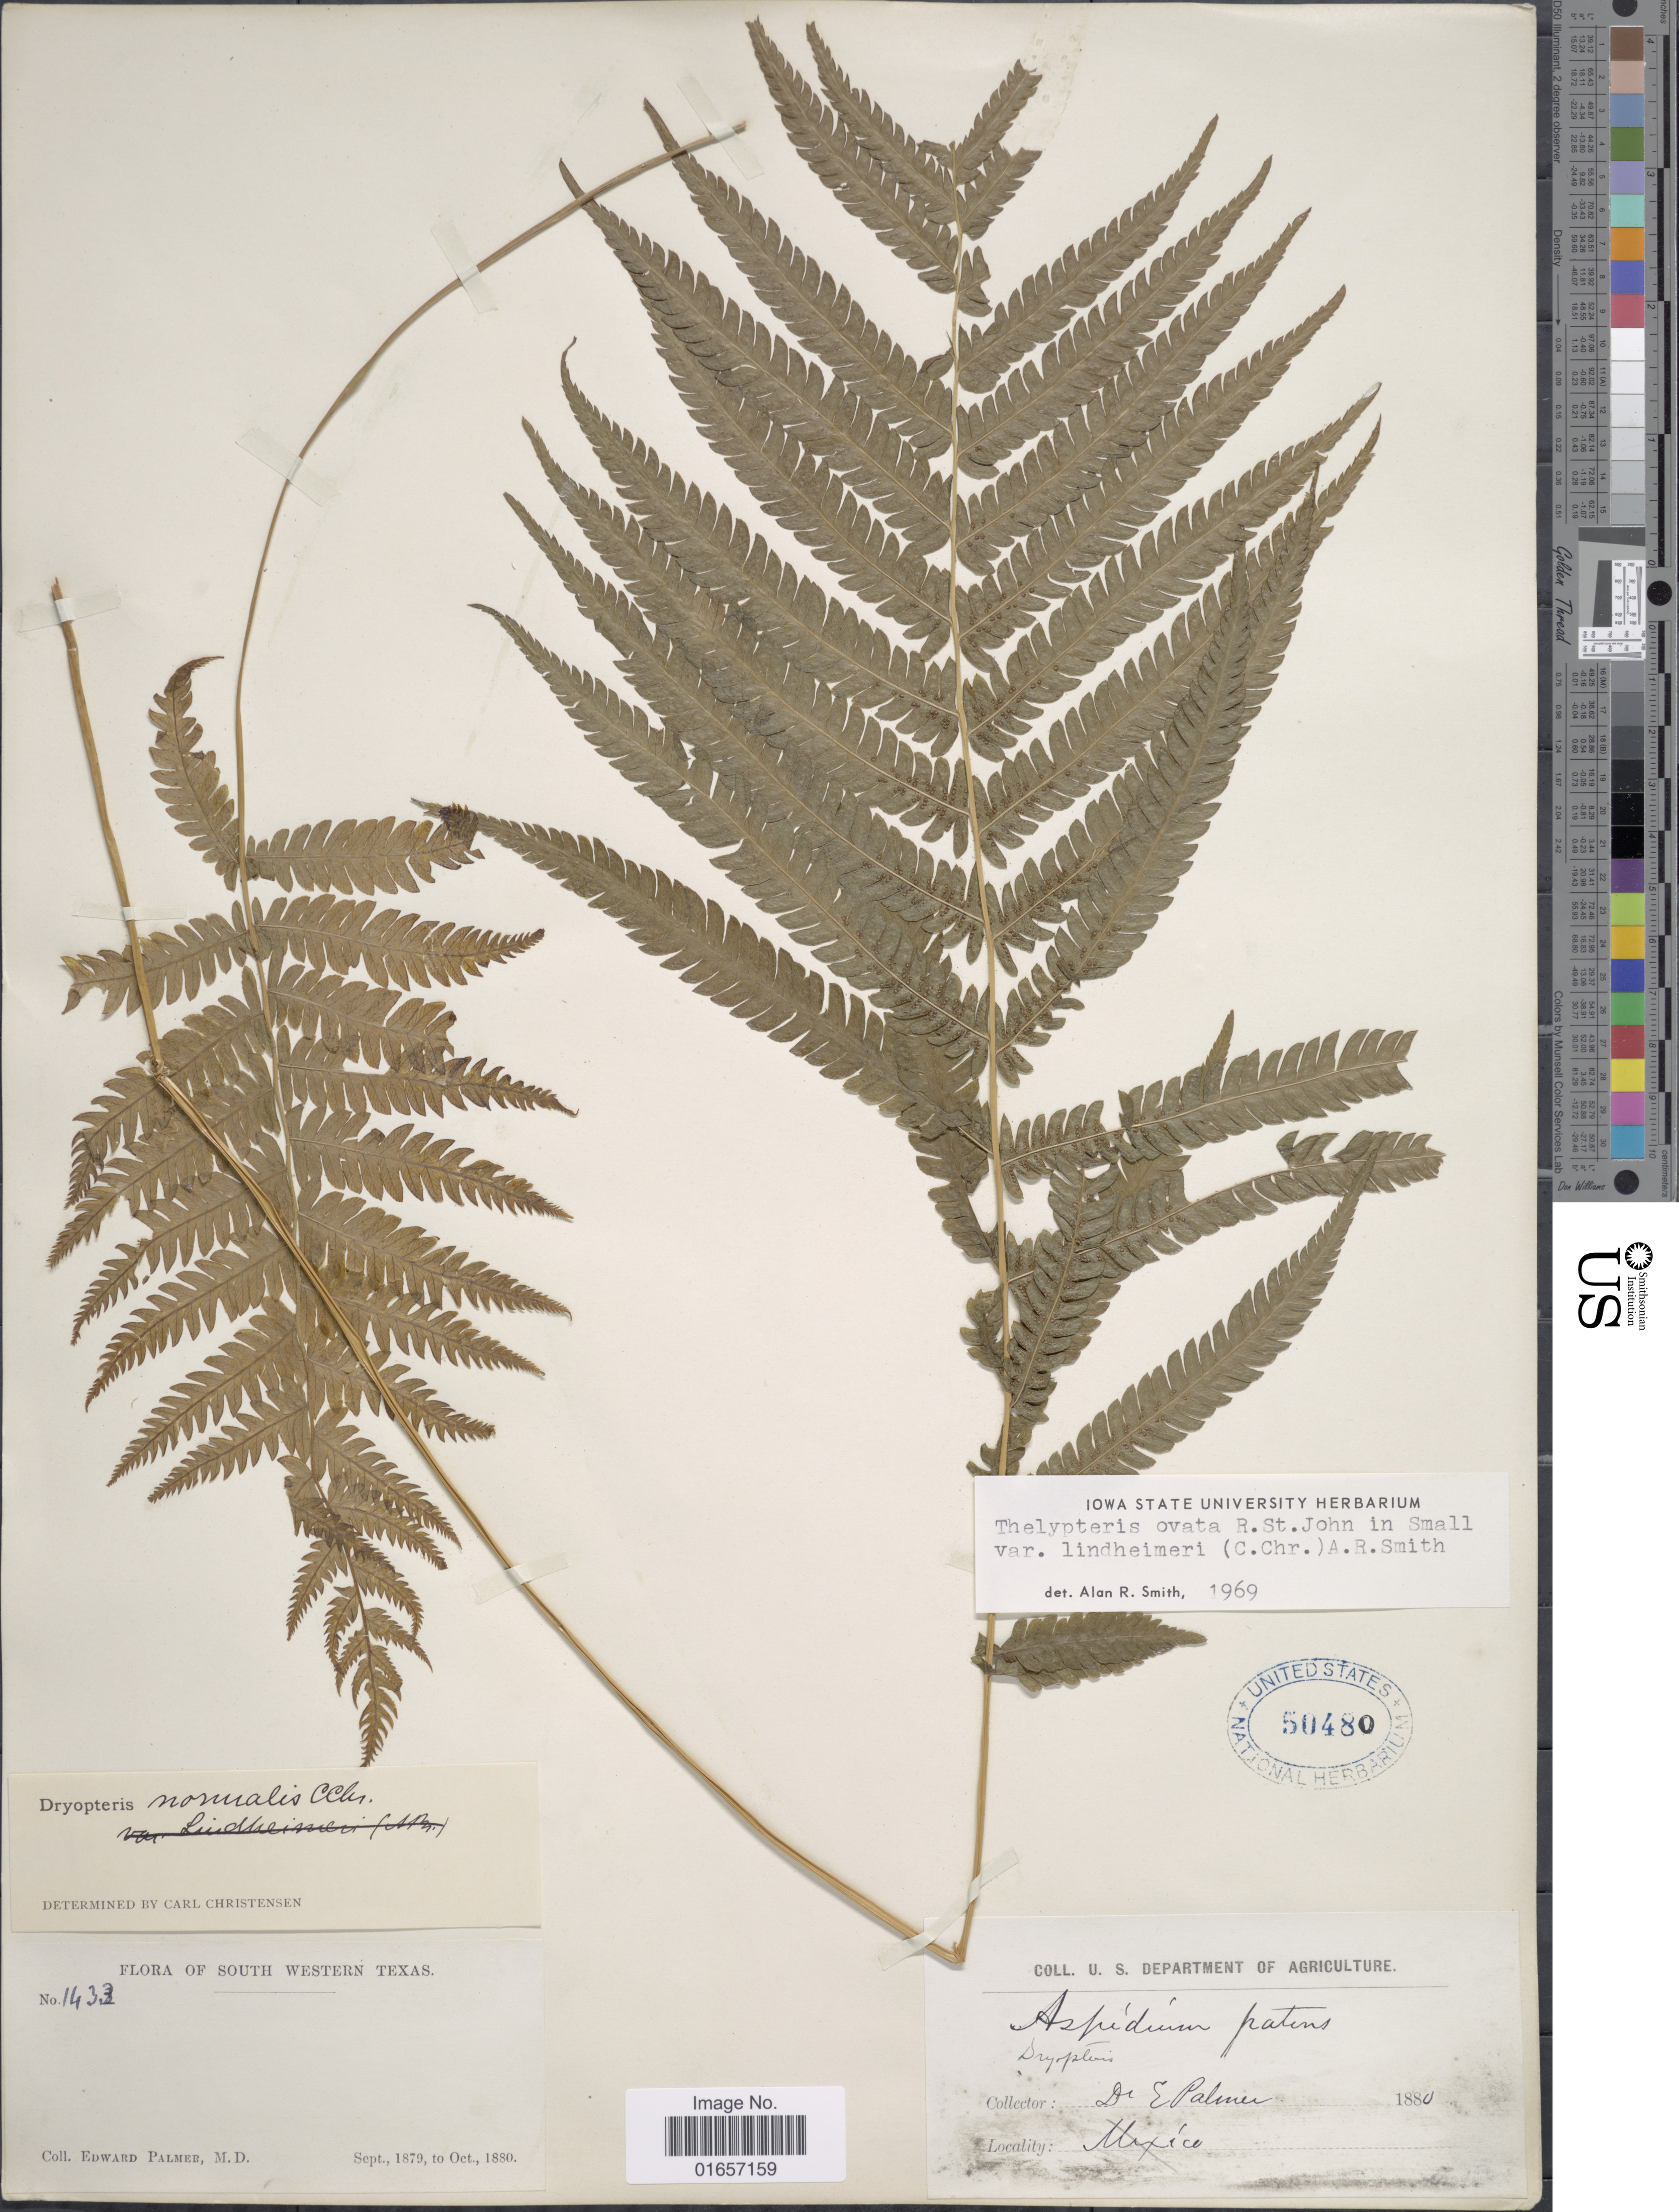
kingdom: Plantae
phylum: Tracheophyta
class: Polypodiopsida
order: Polypodiales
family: Thelypteridaceae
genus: Christella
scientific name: Christella ovata var. lindheimari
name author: (C. Chr.) A.R. Sm.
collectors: E. D. Palmer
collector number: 1433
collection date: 1879-09/1880-10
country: United States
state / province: Texas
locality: South Western Texas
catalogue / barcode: US 50480